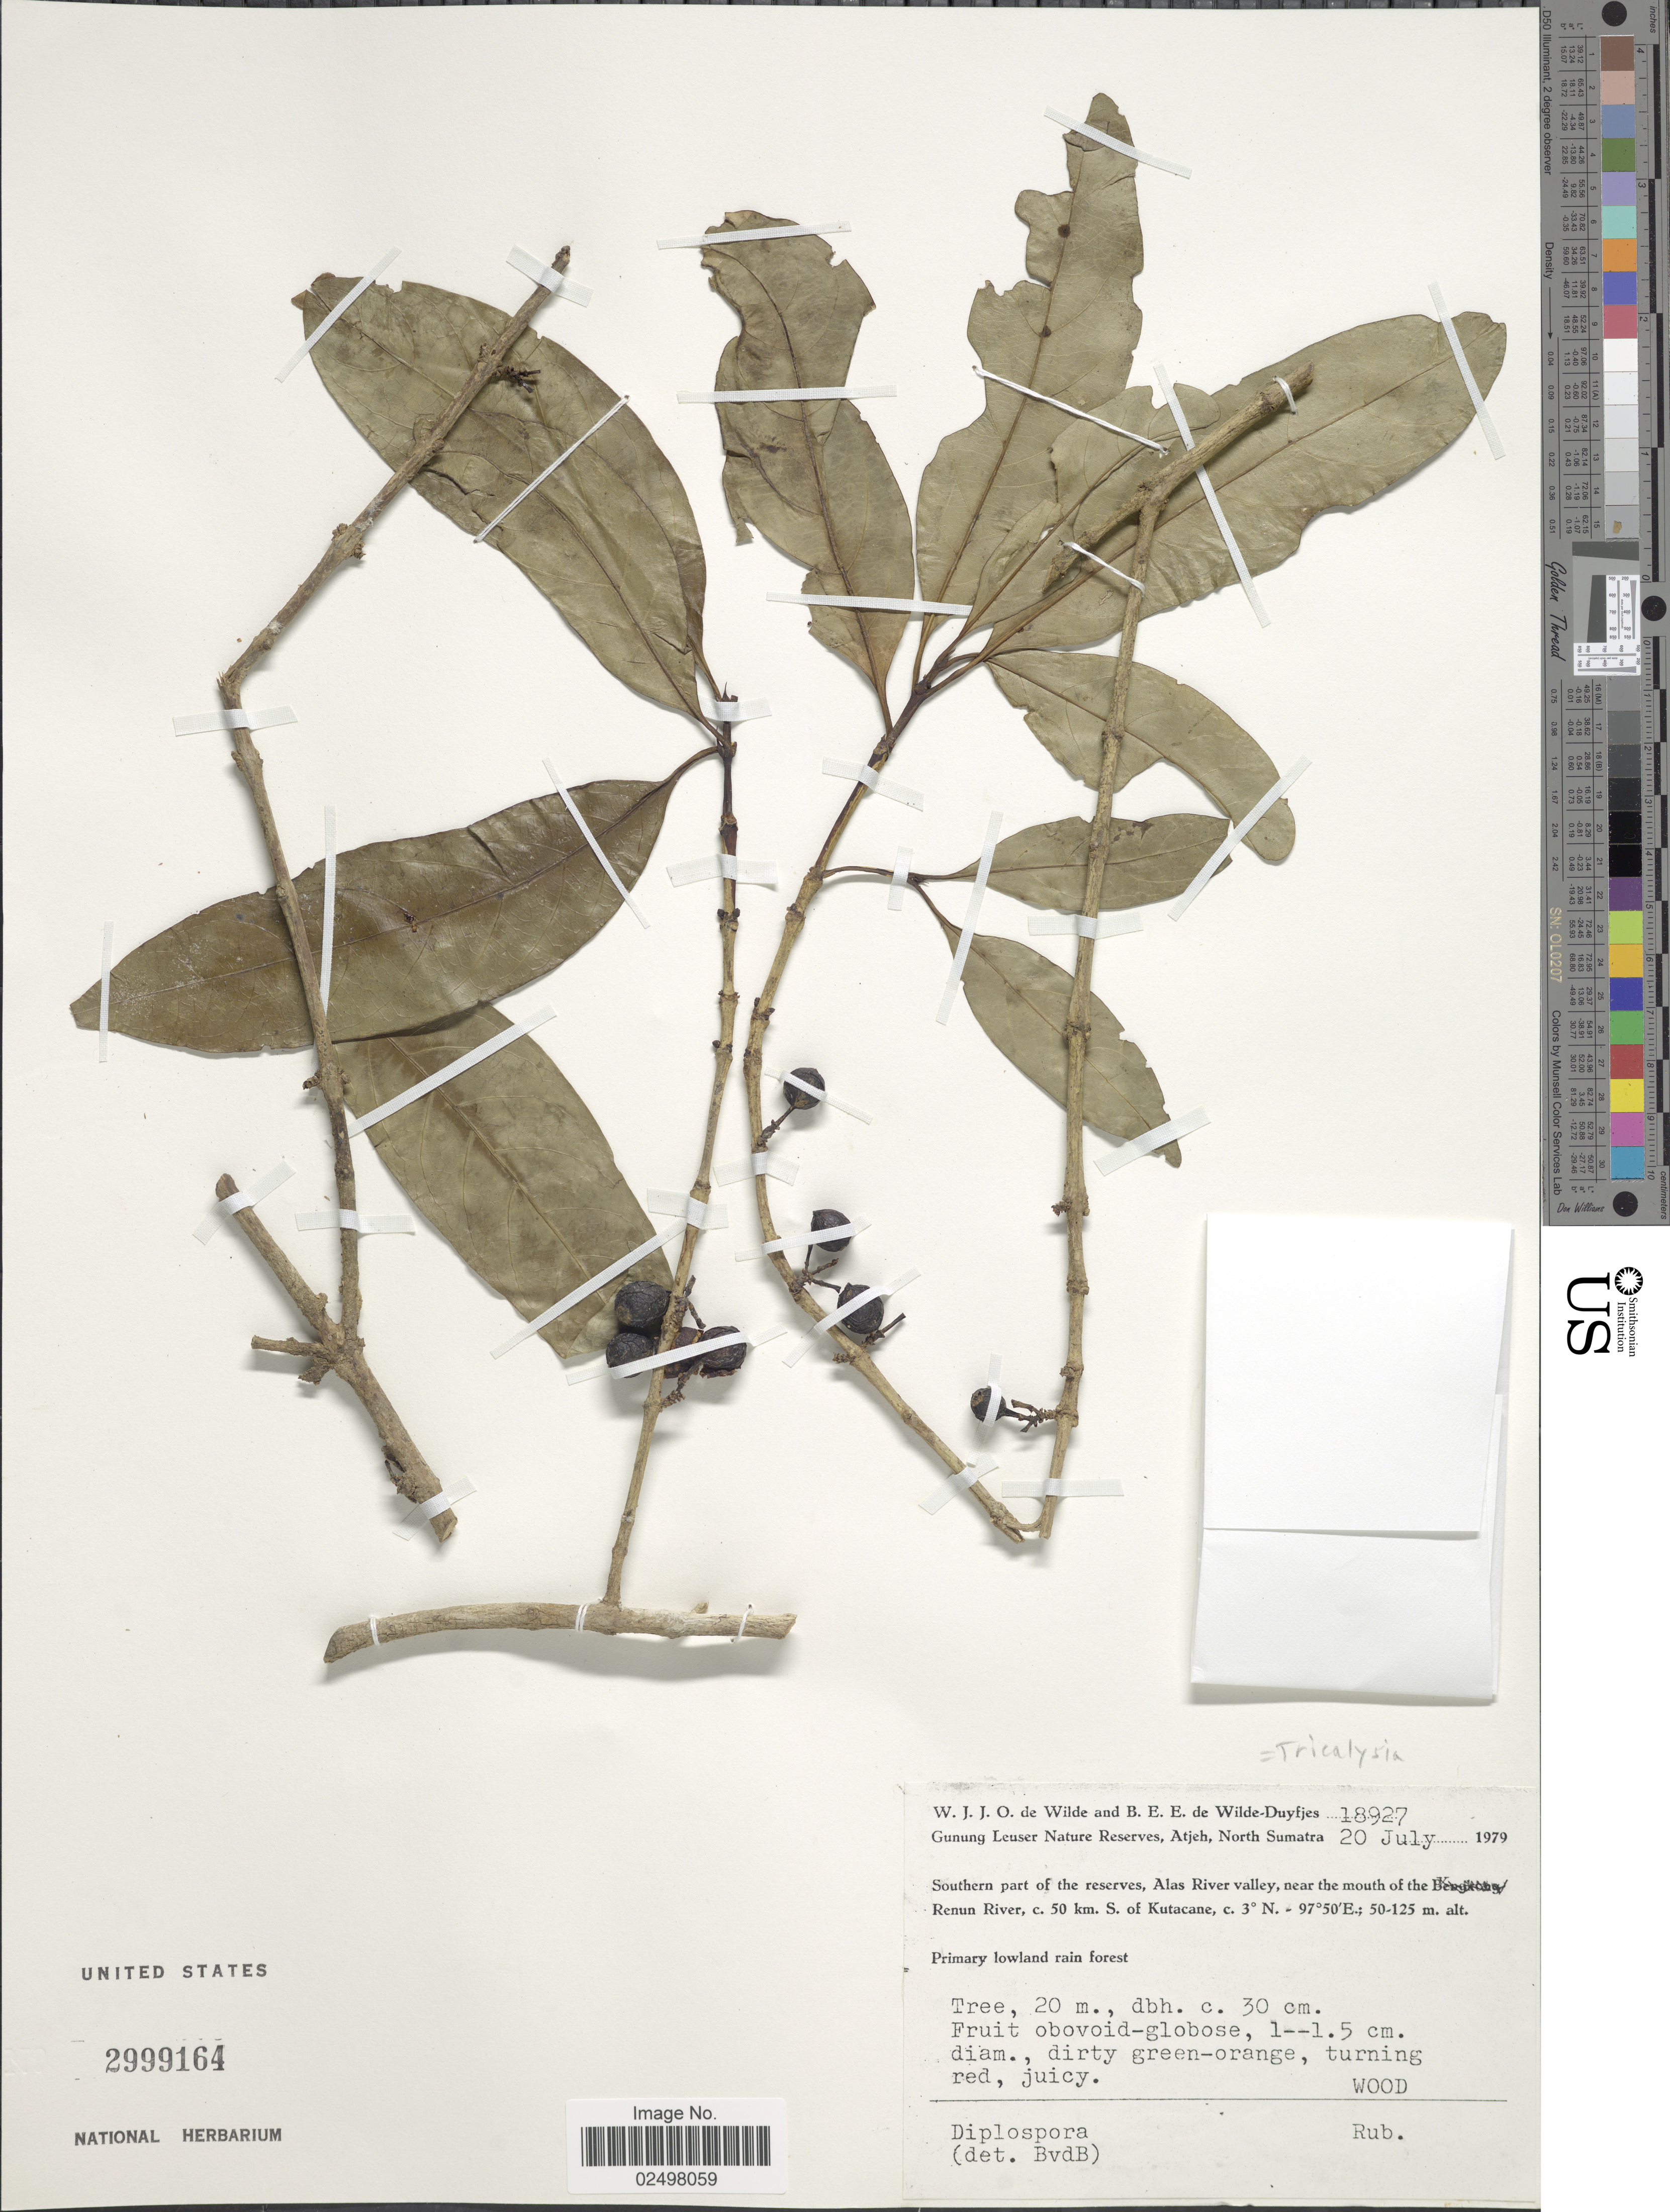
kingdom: Plantae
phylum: Tracheophyta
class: Magnoliopsida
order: Gentianales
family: Rubiaceae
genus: Tricalysia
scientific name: Tricalysia sp.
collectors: W. J. de Wilde & B. E. de Wilde-Duyfjes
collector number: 18927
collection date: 1979-07-20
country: Indonesia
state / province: Sumatra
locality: Gunung Leuser Nature Reserve, Atjeh, North Sumatra, Southern part of the reserves, Alas River Valley, near the mouth of the Renum River, c. 50 km. S. of Kutacane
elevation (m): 50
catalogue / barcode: US 2999164